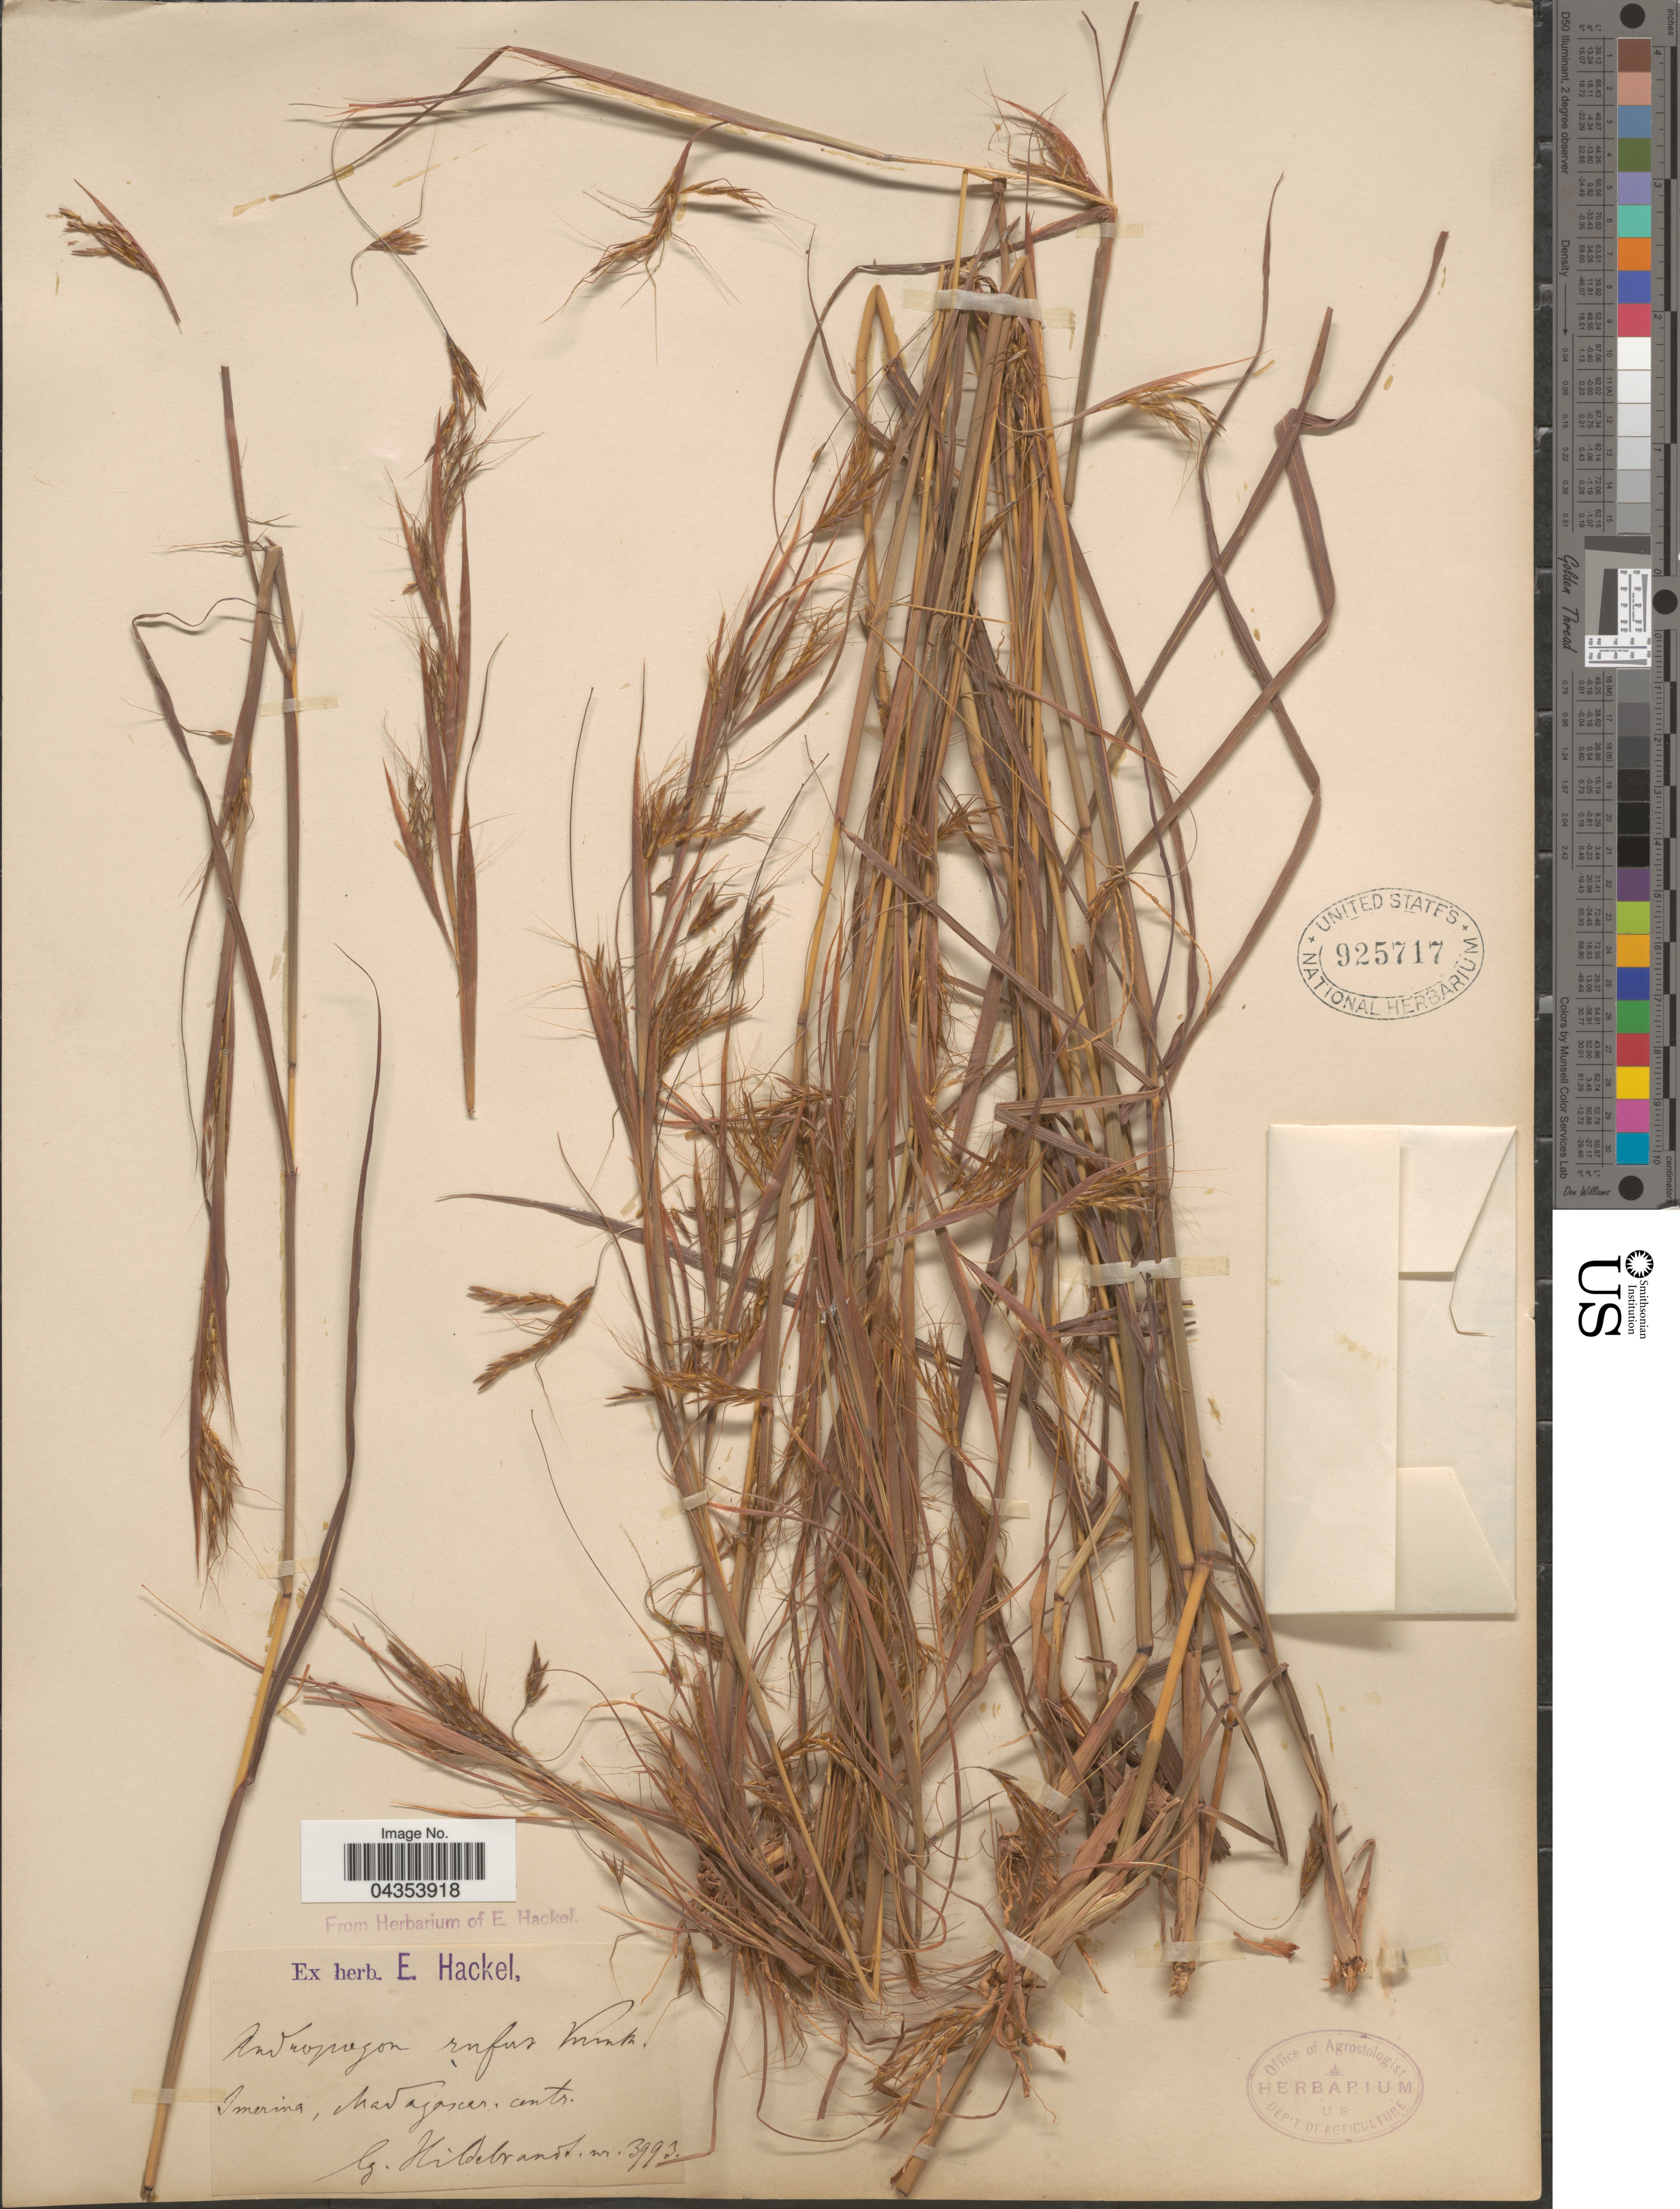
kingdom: Plantae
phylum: Tracheophyta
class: Liliopsida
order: Poales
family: Poaceae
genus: Hyparrhenia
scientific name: Hyparrhenia rufa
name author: (Nees) Stapf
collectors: J. Hildebrandt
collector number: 3993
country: Madagascar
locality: Imerina, Madagascar centr.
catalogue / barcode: US 925717